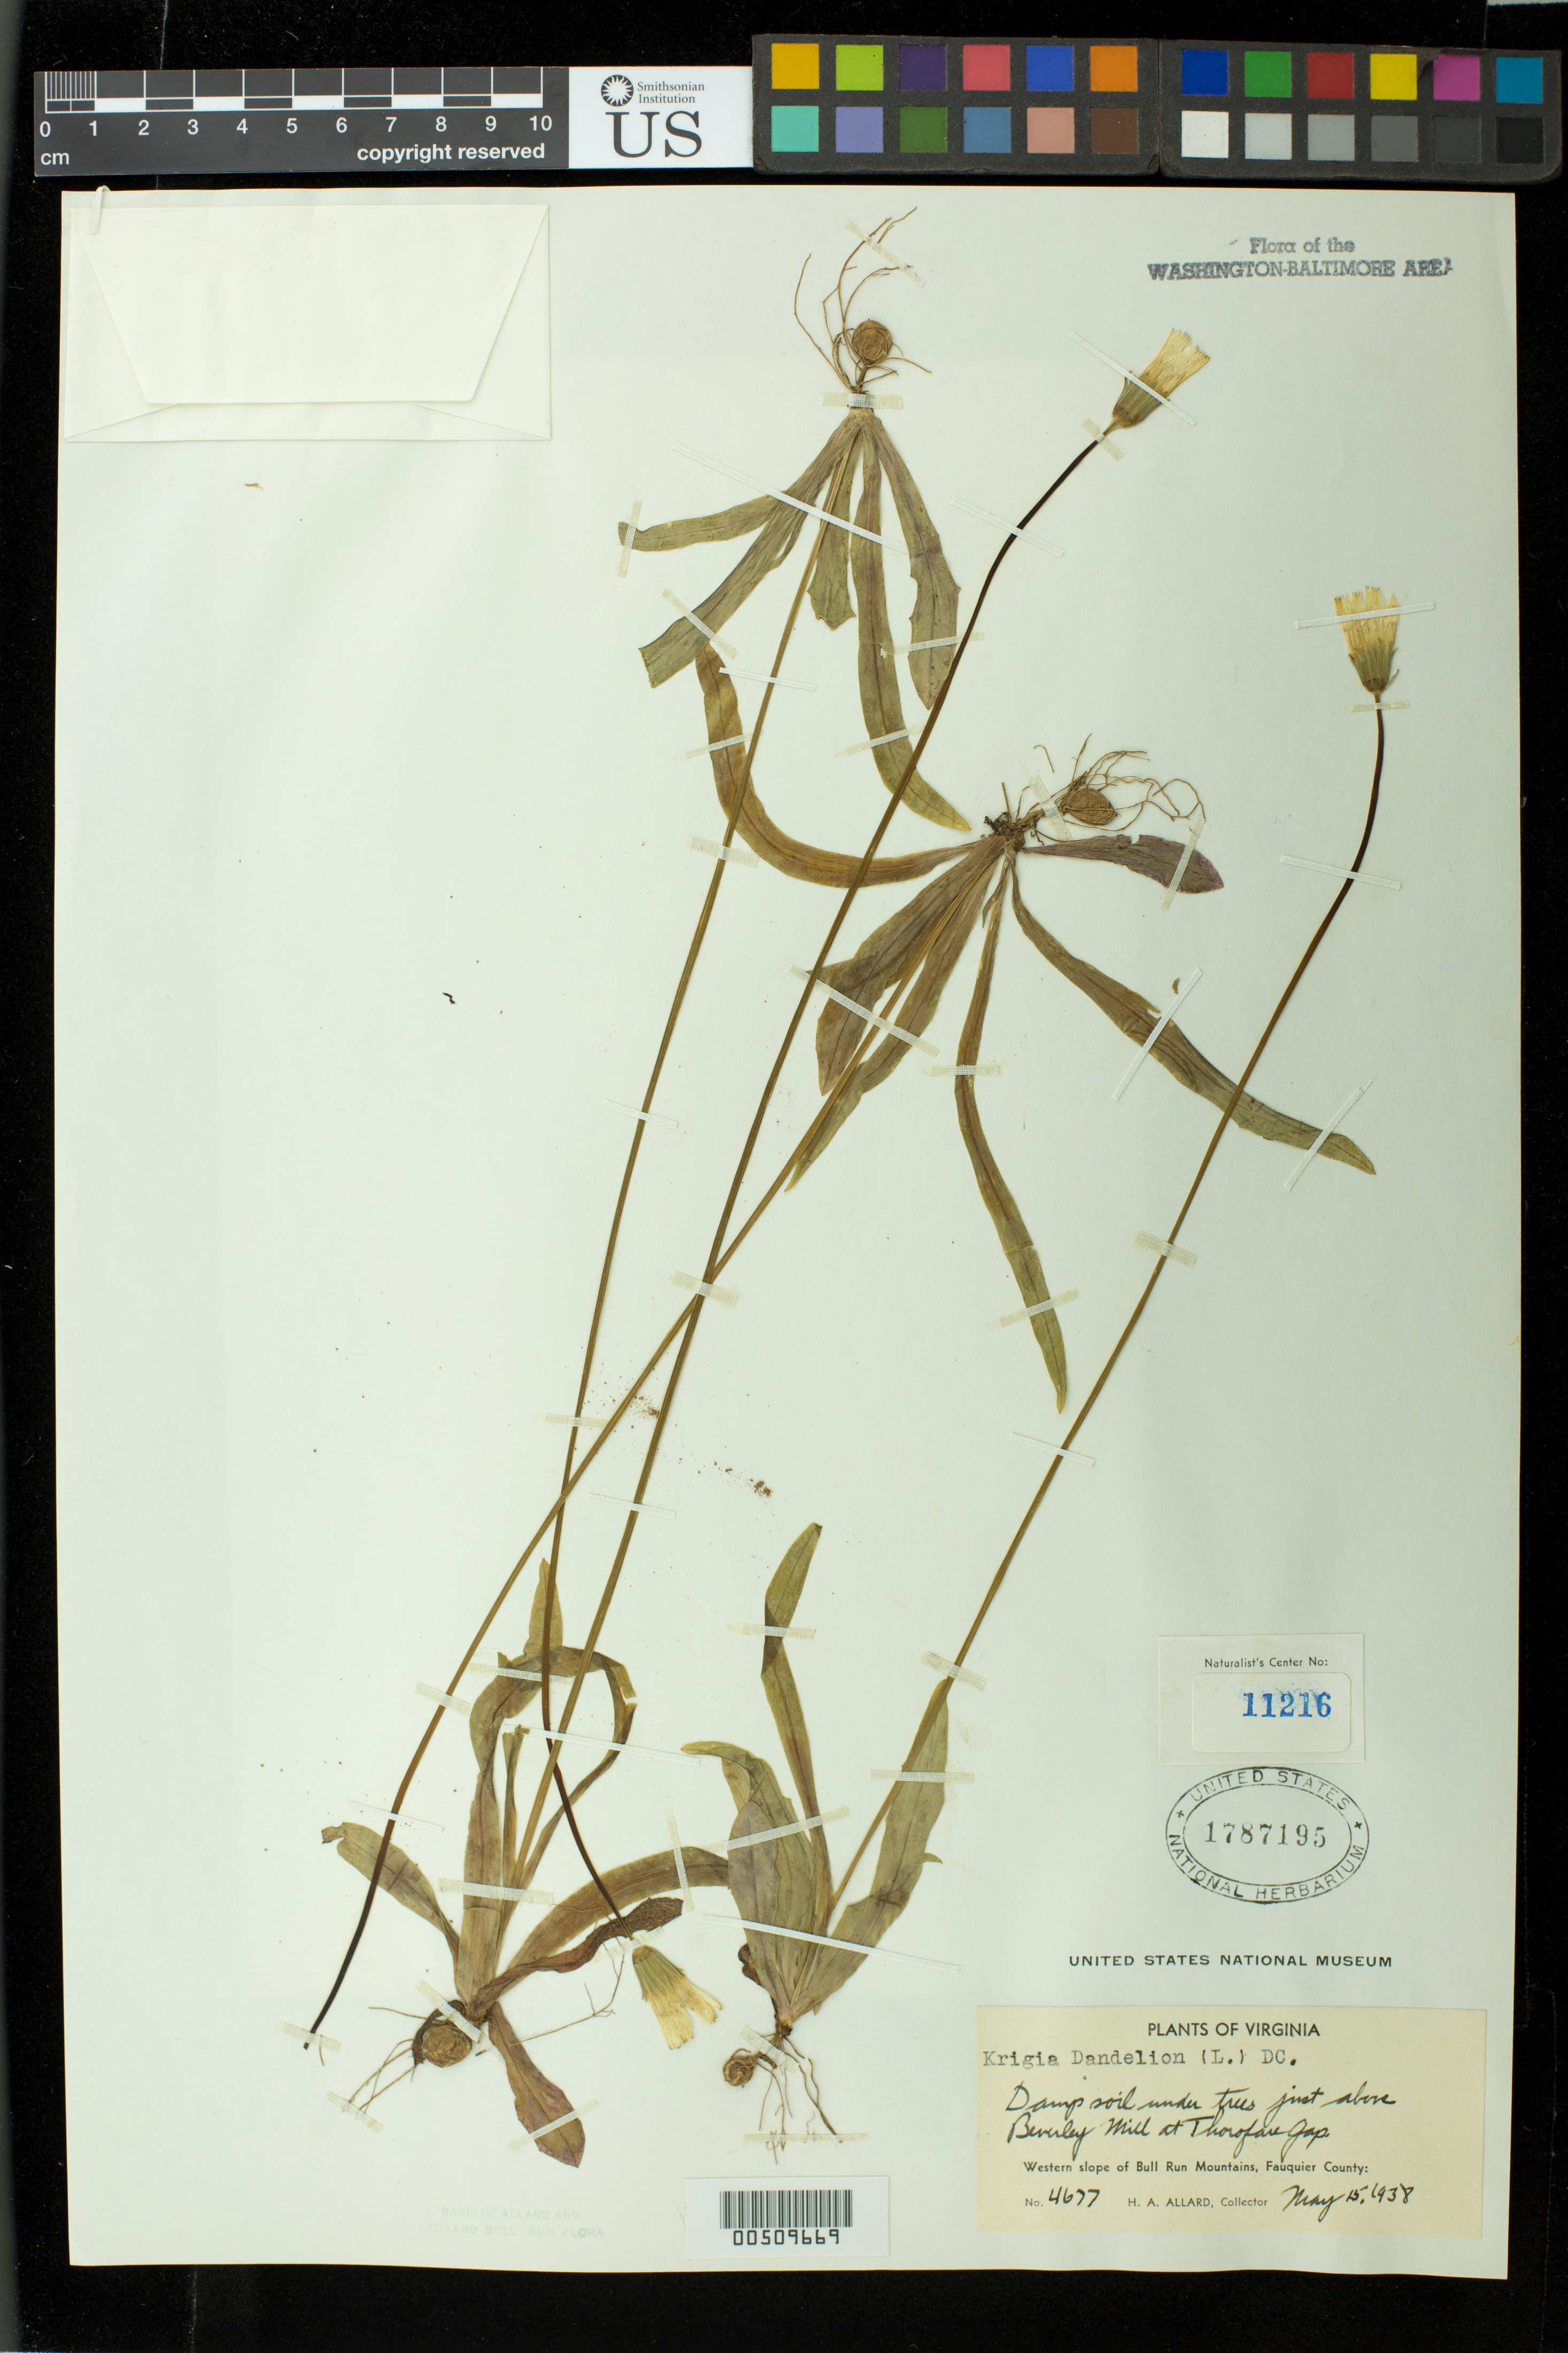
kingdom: Plantae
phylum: Tracheophyta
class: Magnoliopsida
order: Asterales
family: Asteraceae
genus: Krigia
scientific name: Krigia dandelion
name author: (L.) Nutt.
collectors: H. A. Allard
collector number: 4677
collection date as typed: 15 May 1938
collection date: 1938-05-15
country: United States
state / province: Virginia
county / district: Fauquier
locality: Bull Run Mts., just above Beverley Mill at Thorofare Gap Bull Run Mts.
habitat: damp soil under trees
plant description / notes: Specimens returned from Naturalist Center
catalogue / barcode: US 1787195